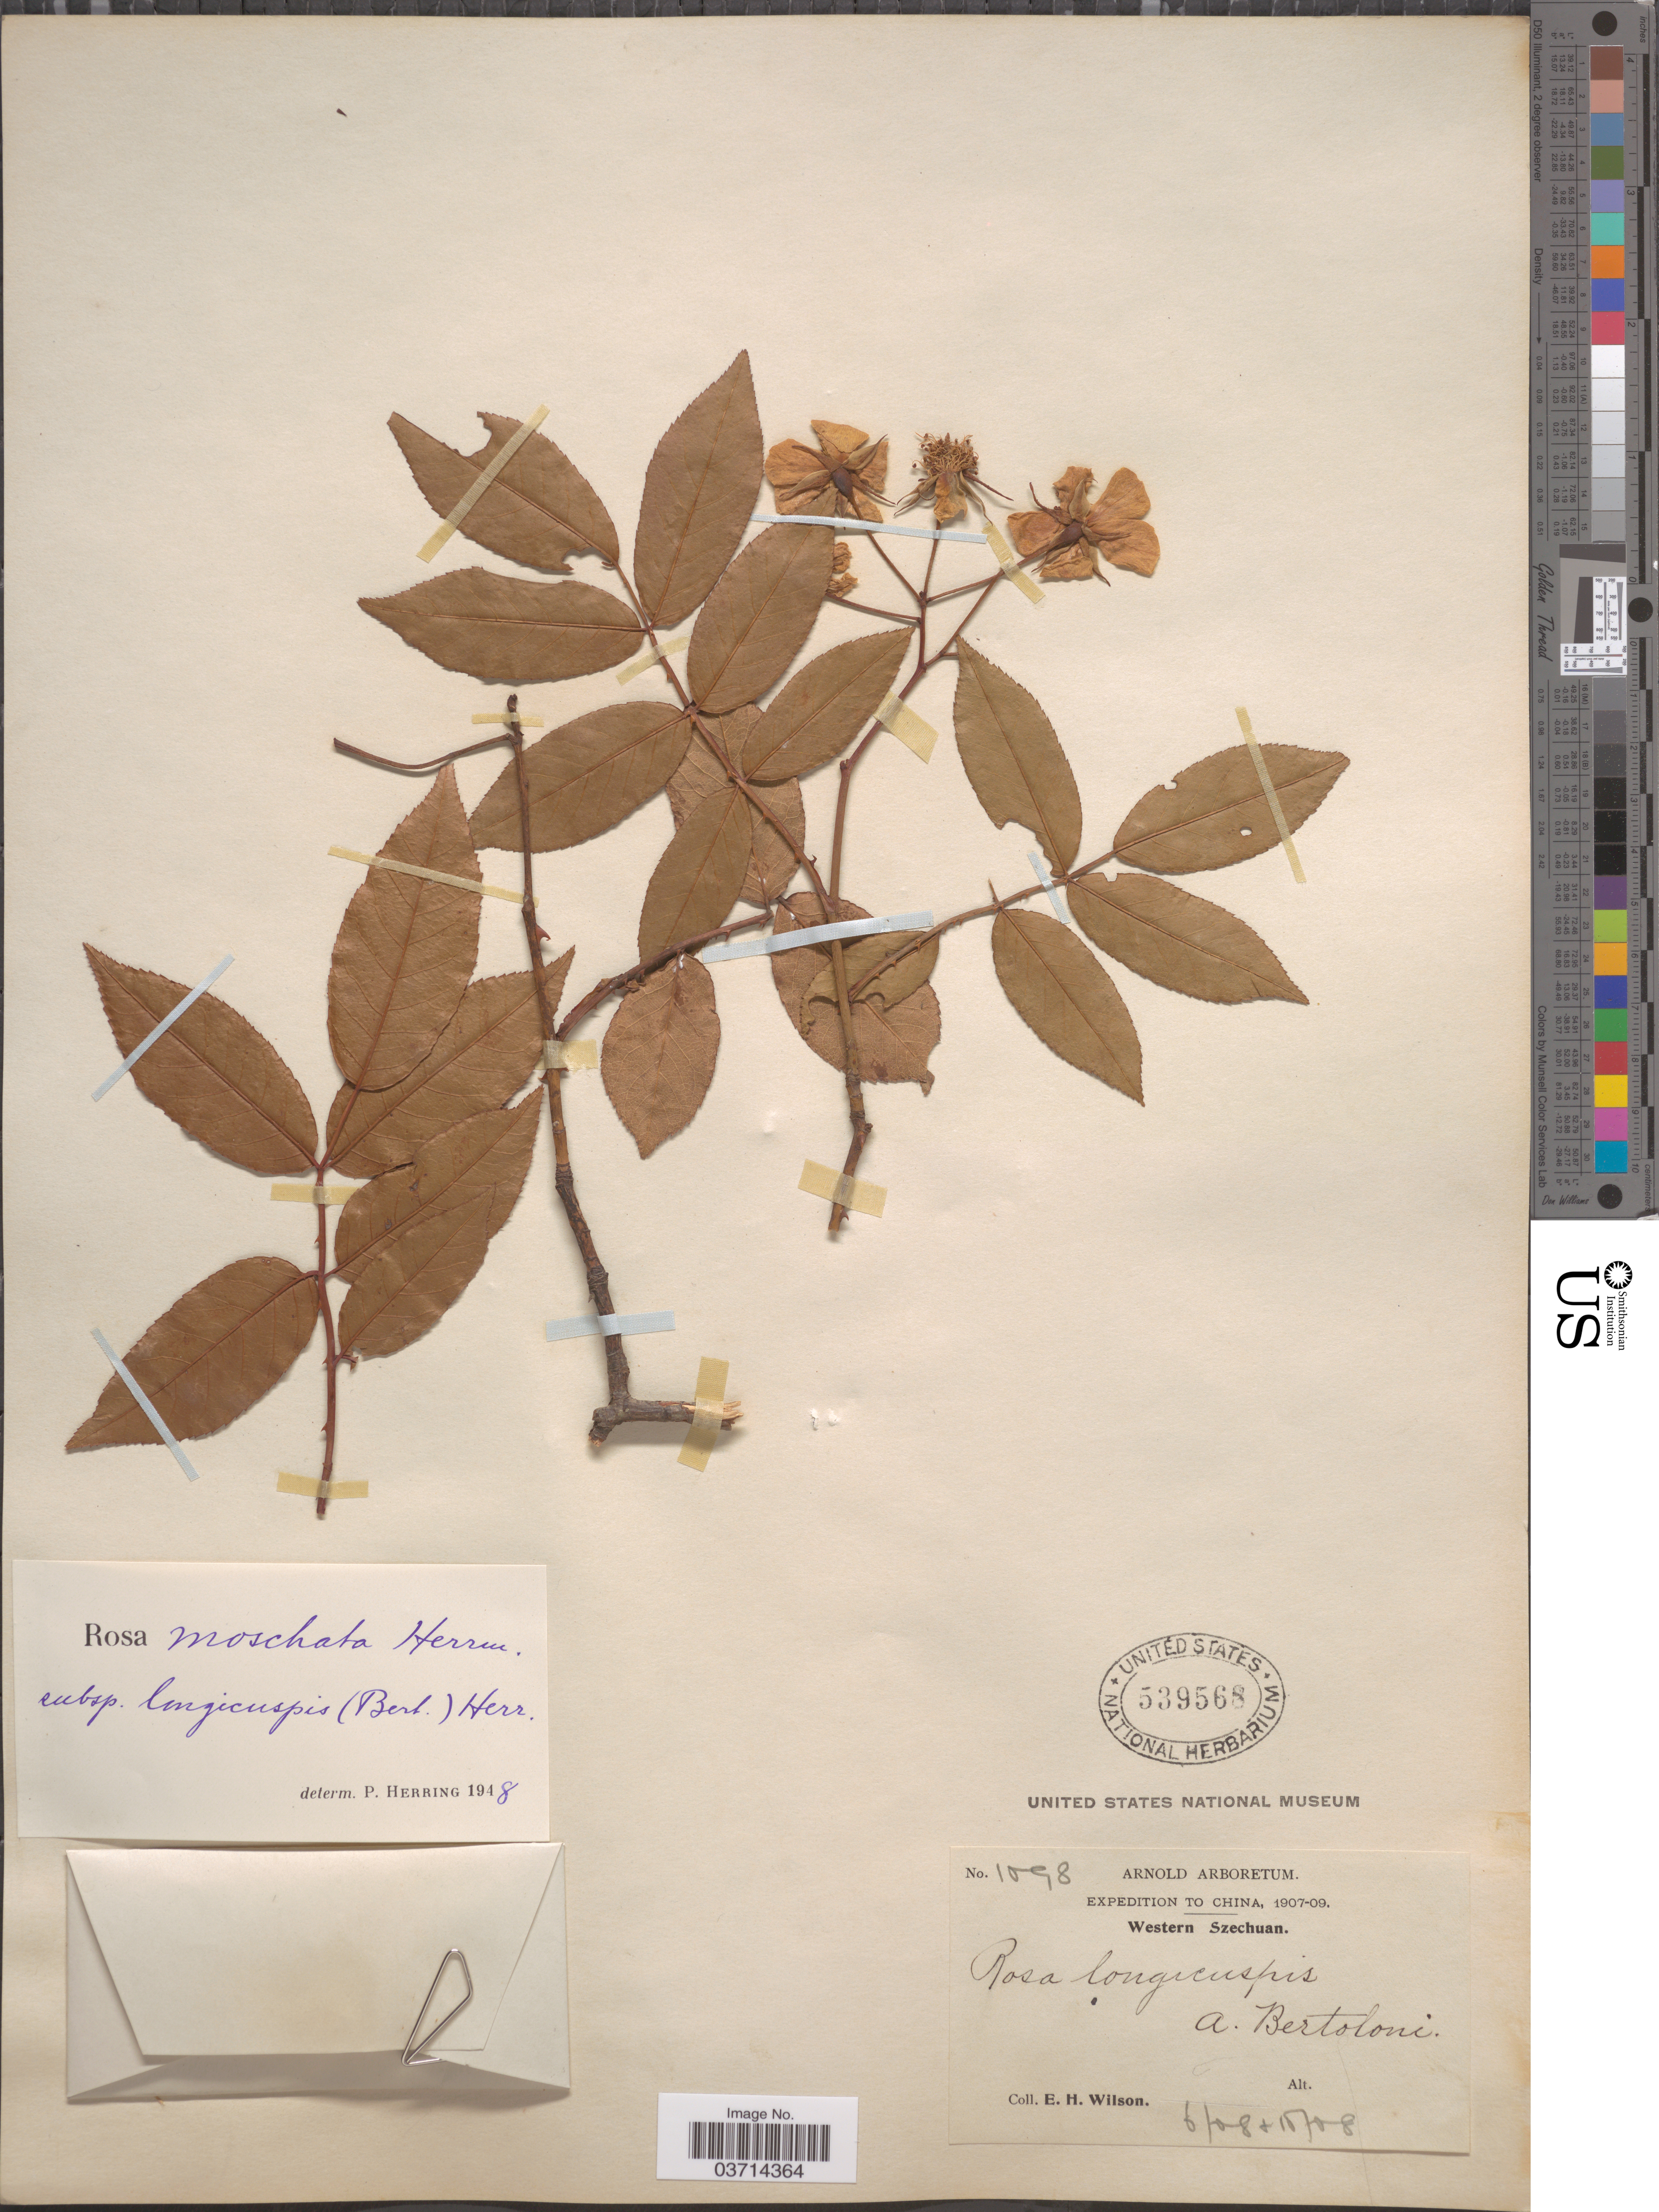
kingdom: Plantae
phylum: Tracheophyta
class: Magnoliopsida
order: Rosales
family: Rosaceae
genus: Rosa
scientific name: Rosa moschata subsp. longicuspis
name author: (Bertol.) Cardot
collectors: E. Wilson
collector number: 1098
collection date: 1908-06/1908-10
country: China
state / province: Sichuan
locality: Western Szechuan.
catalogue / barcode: US 539568